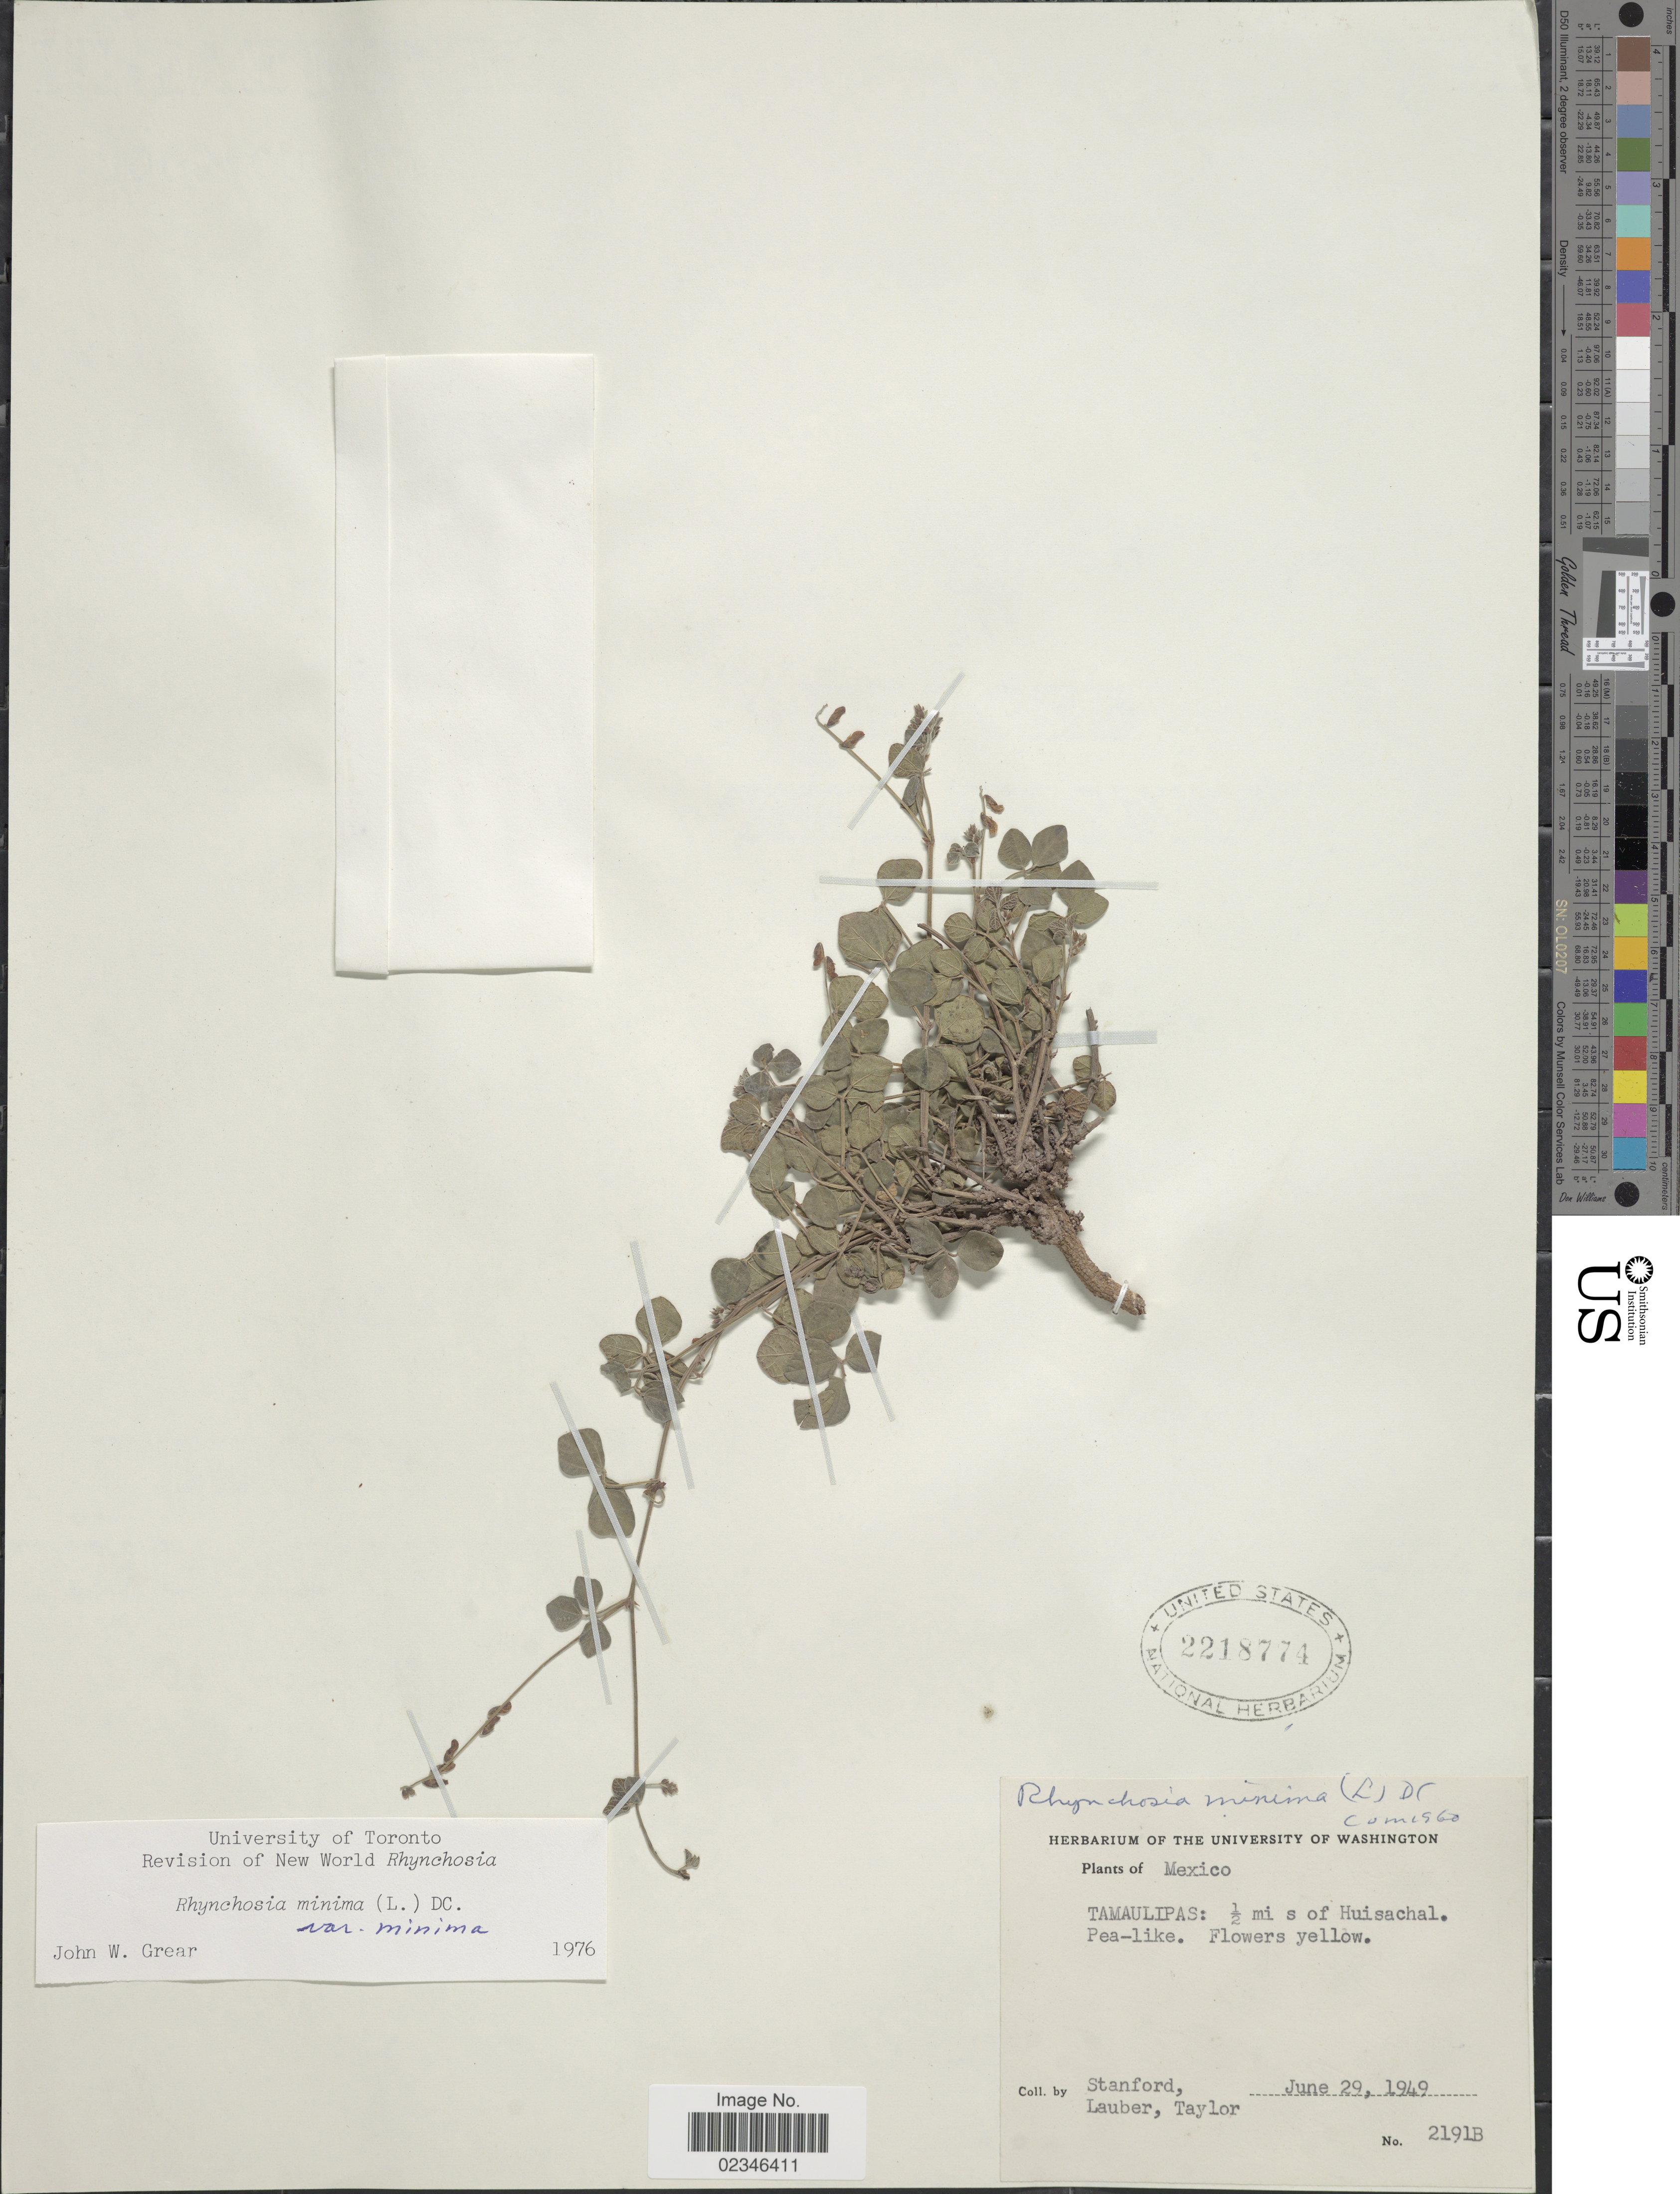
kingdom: Plantae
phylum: Tracheophyta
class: Magnoliopsida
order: Fabales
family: Fabaceae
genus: Rhynchosia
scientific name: Rhynchosia minima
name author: (L.) DC.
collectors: -. Stanford, Lauber, -- & -- Taylor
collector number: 2191B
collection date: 1949-06-29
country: Mexico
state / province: Tamaulipas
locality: Tamaulipas: ½ mi s of Huisachal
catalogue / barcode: US 2218774